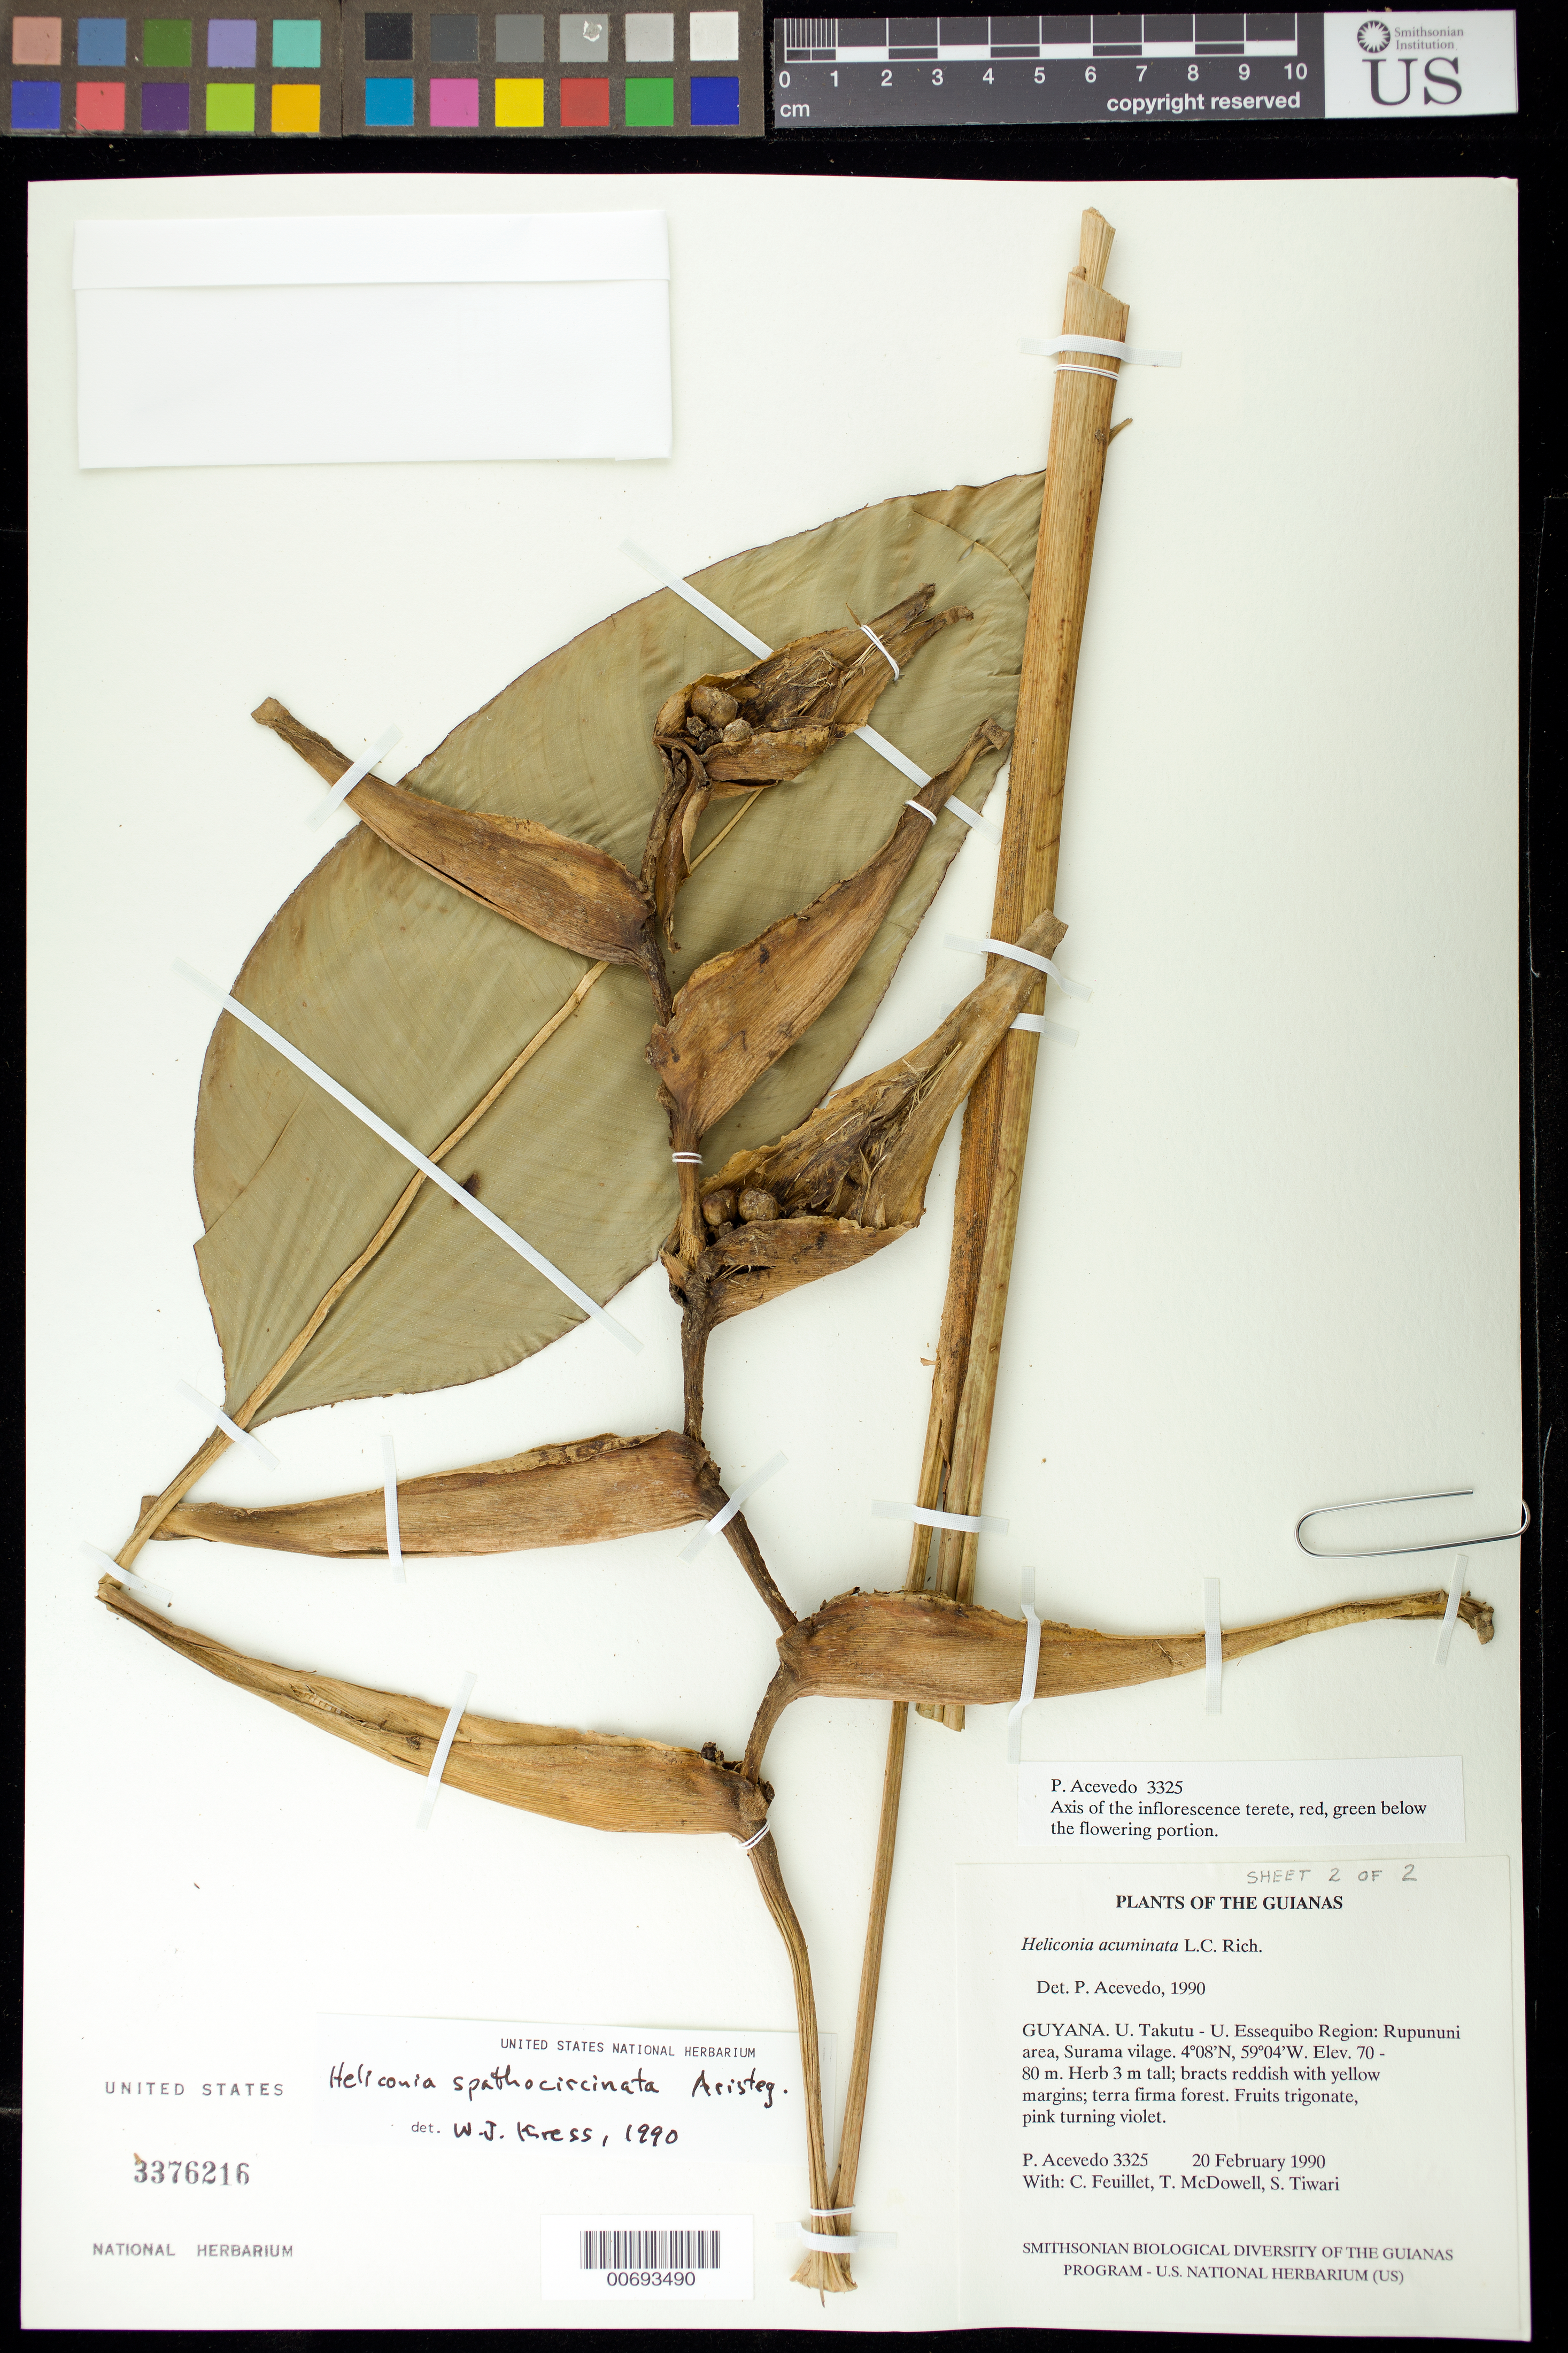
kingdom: Plantae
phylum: Tracheophyta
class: Liliopsida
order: Zingiberales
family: Heliconiaceae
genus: Heliconia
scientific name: Heliconia spathocircinata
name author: Aristeg.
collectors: P. Acevedo-Rodr., C. Feuillet, T. McDowell & S. Tiwari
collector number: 3325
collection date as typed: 20 Feb 1990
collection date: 1990-02-20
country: Guyana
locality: U. Takutu - U. Essequibo. Rupununi area, Surama vilage.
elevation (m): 70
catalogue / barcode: US 3376216